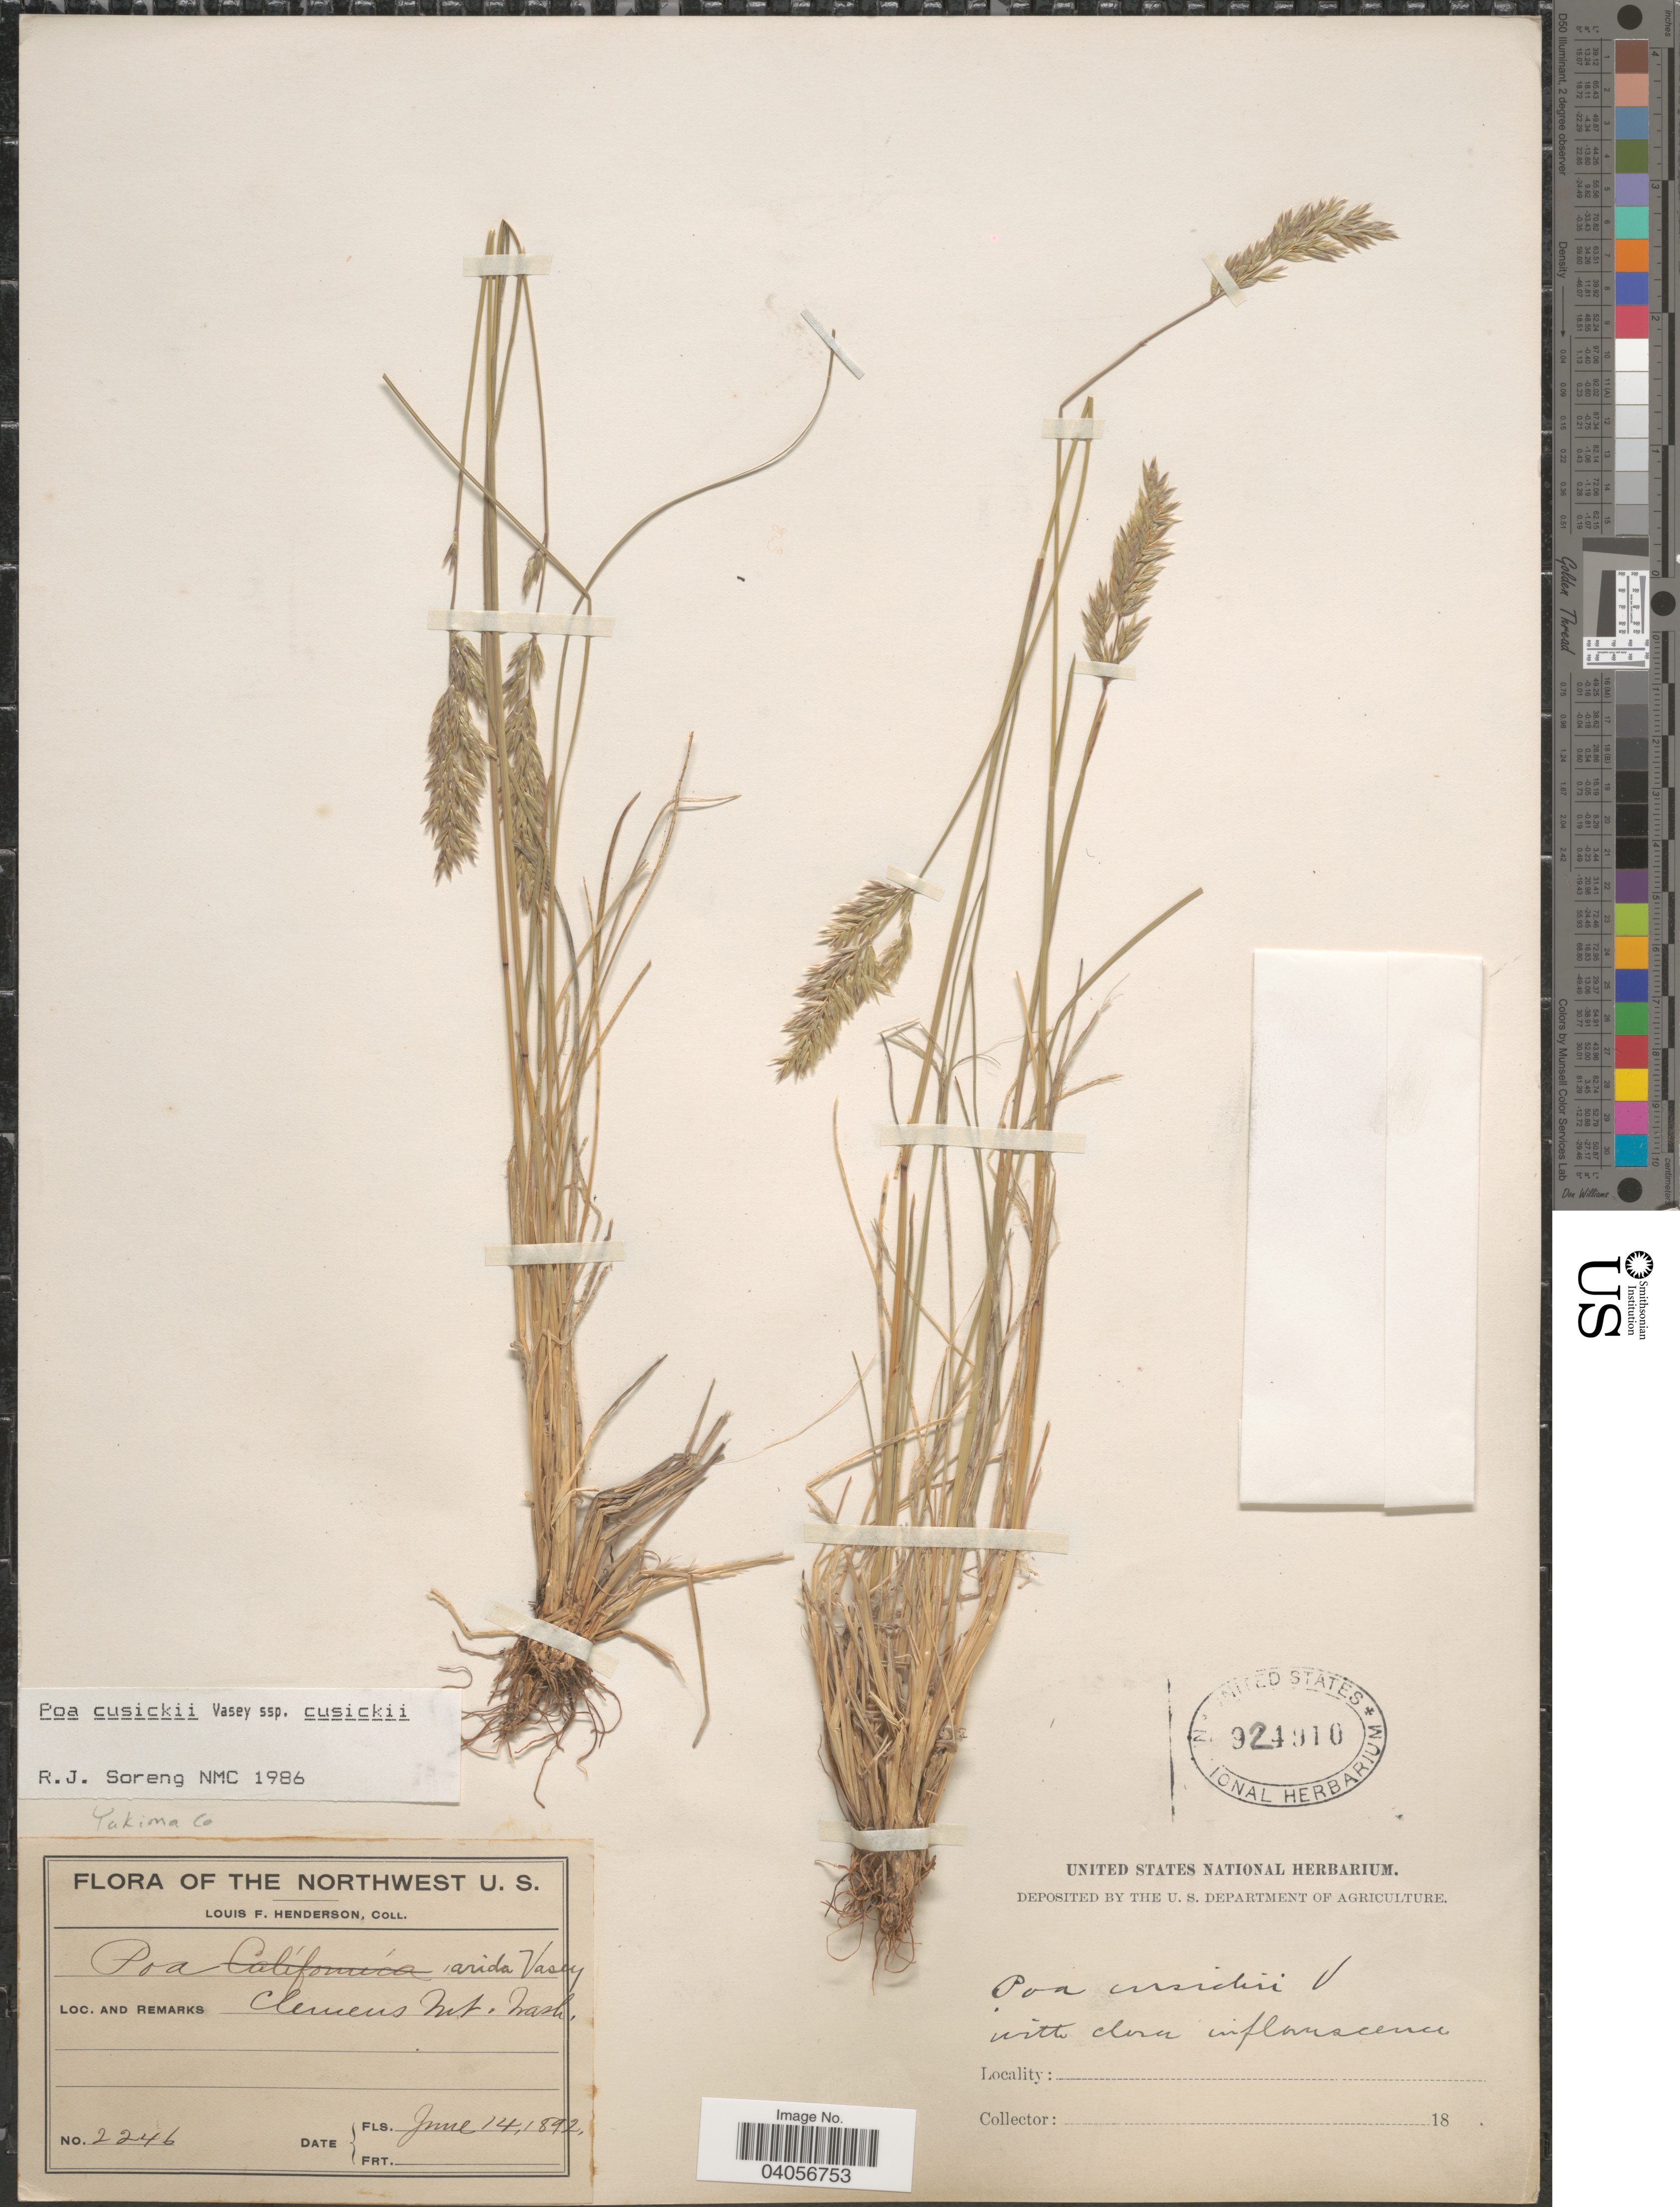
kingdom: Plantae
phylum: Tracheophyta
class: Liliopsida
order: Poales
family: Poaceae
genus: Poa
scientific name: Poa cusickii subsp. cusickii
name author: Vasey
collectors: L. Henderson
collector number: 2246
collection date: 1892-06-14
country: United States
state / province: Washington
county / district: Yakima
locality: Northwest U. S. Clemens Mt. Yakima Co.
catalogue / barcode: US 924910